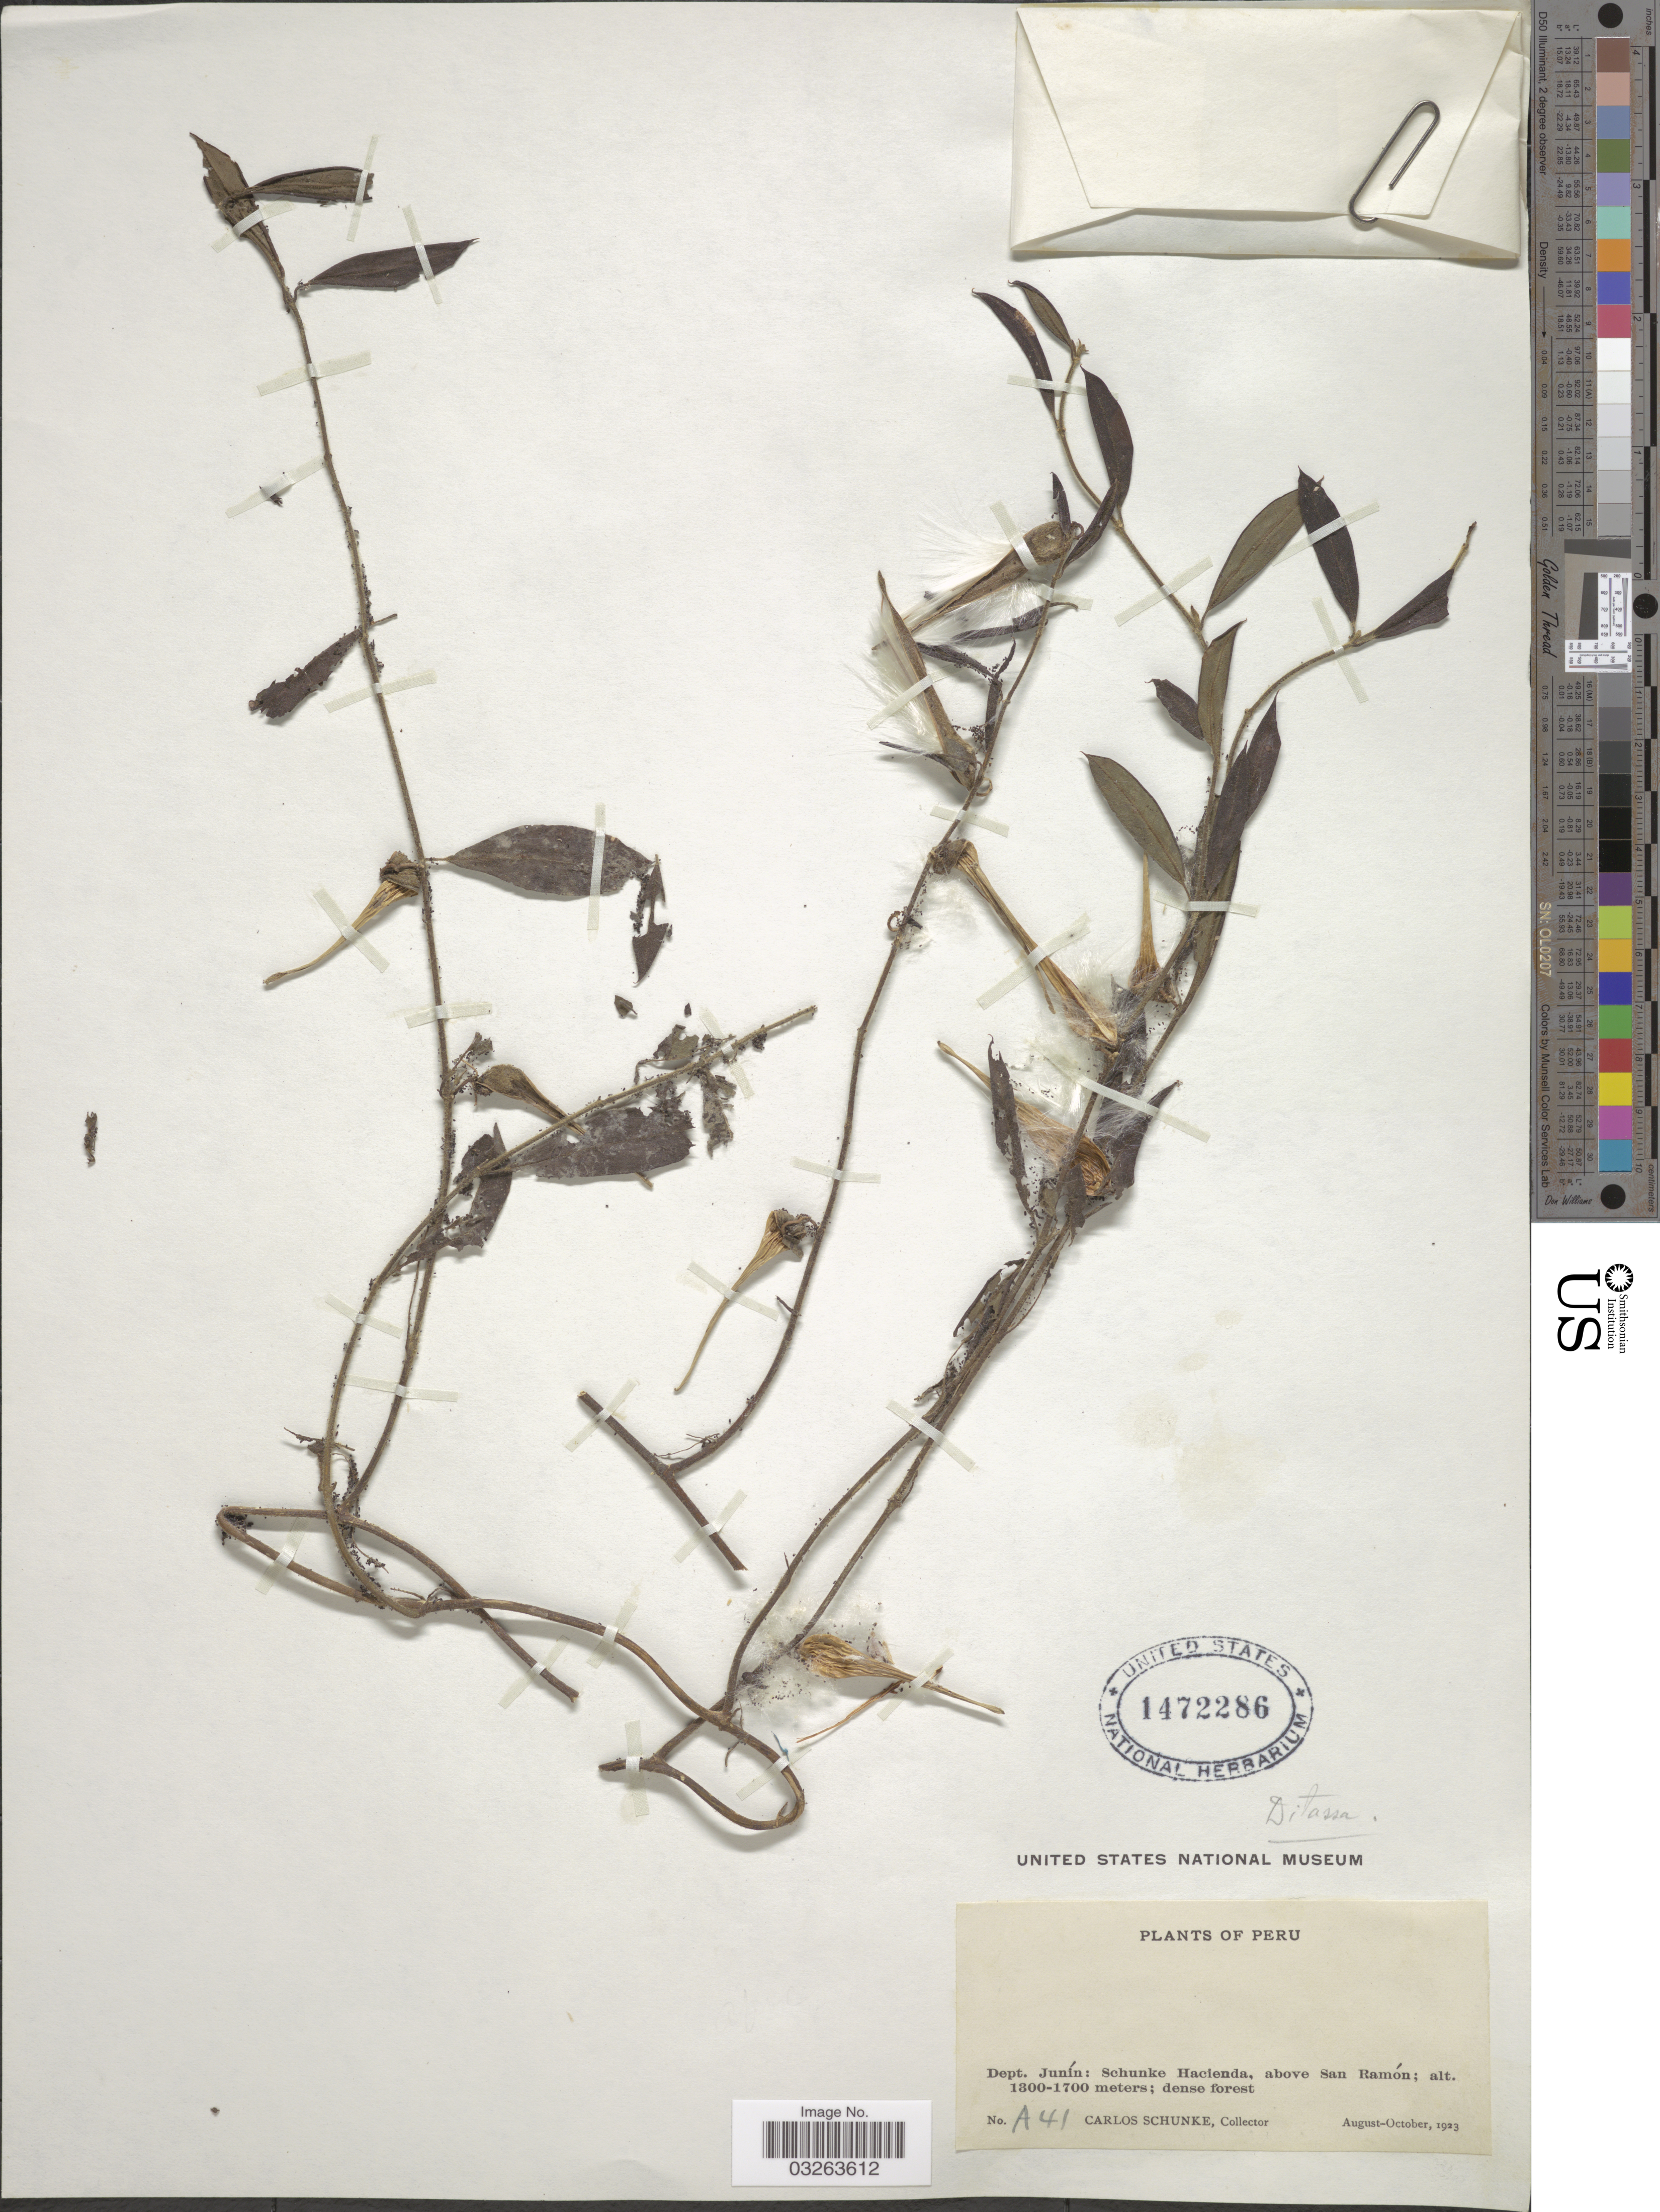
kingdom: Plantae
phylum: Tracheophyta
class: Magnoliopsida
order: Gentianales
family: Apocynaceae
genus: Ditassa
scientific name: Ditassa sp.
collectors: C. Schunke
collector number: A 41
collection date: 1923-08/1923-10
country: Peru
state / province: Junín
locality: Dept. Junín: Schunke Hacienda, above San Ramón.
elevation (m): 1300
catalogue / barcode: US 1472286